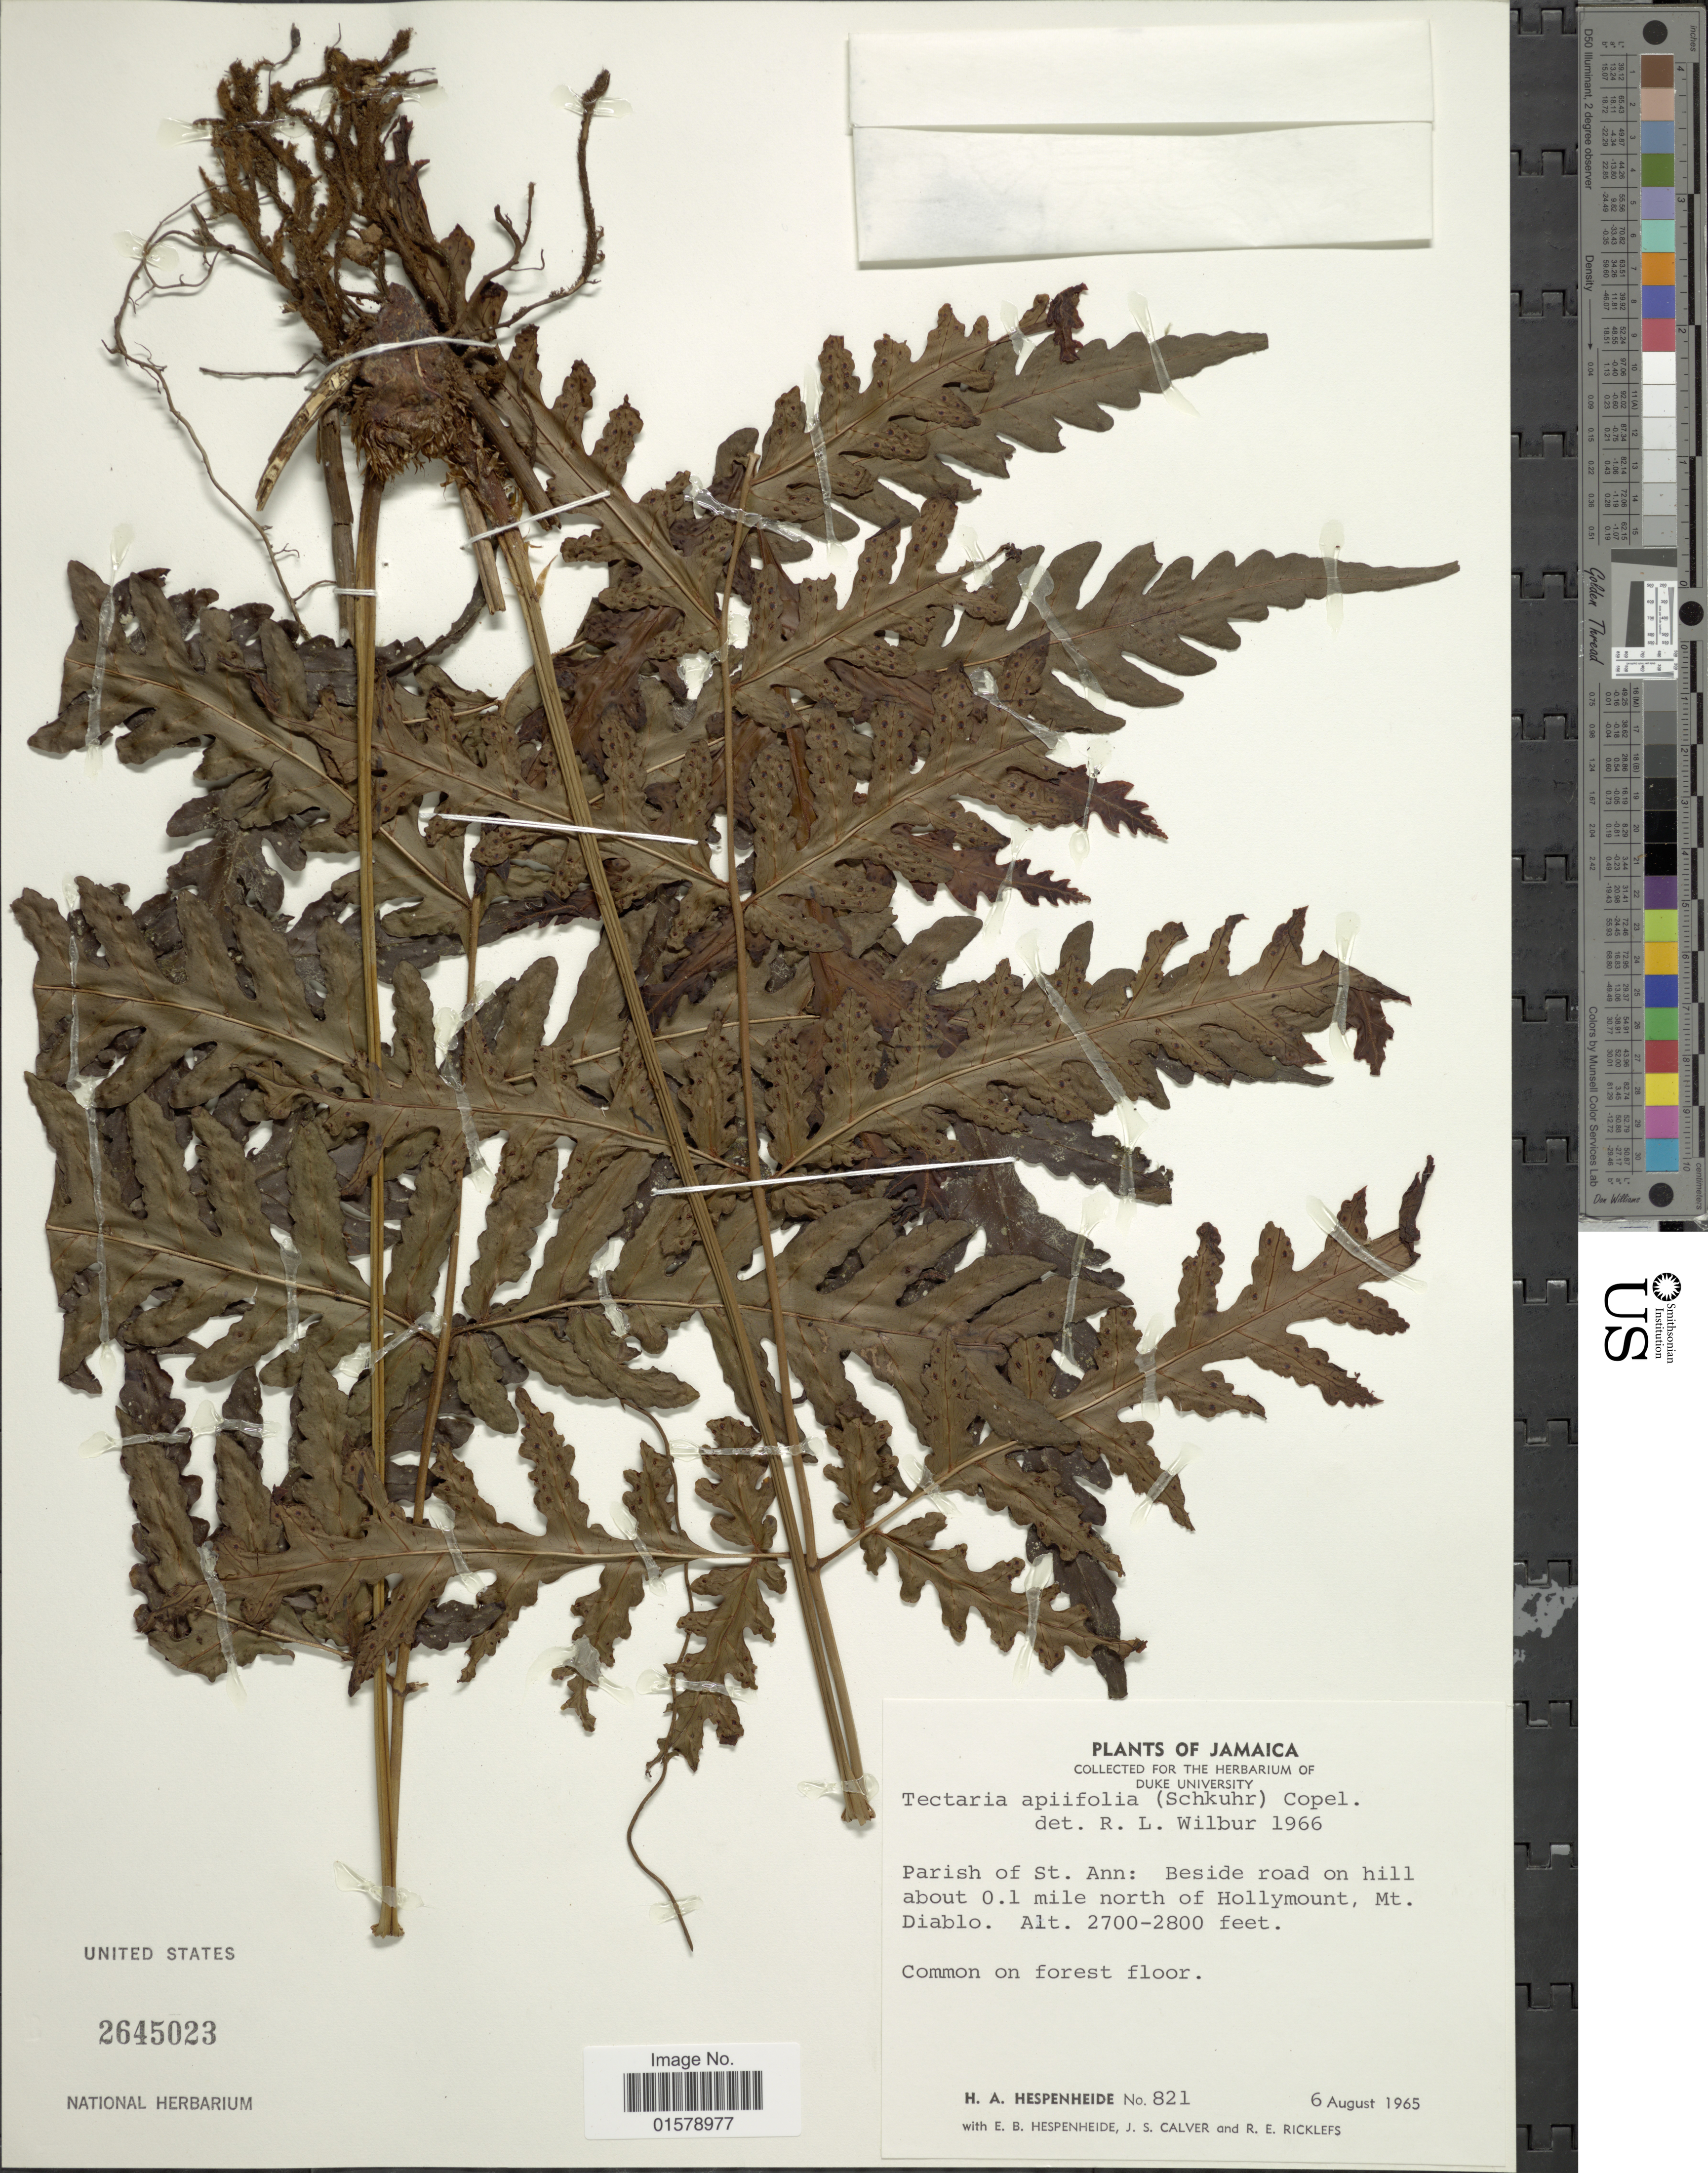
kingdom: Plantae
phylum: Tracheophyta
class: Polypodiopsida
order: Polypodiales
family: Tectariaceae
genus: Tectaria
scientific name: Tectaria apiifolia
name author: (Schkuhr) Copel.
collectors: H. A. Hespenheide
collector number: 821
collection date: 1965-08-06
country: Jamaica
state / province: Saint Ann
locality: Beside road on hill about 0.1 mile north of Hollymount, Mt. Diablo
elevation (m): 823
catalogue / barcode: US 2645023